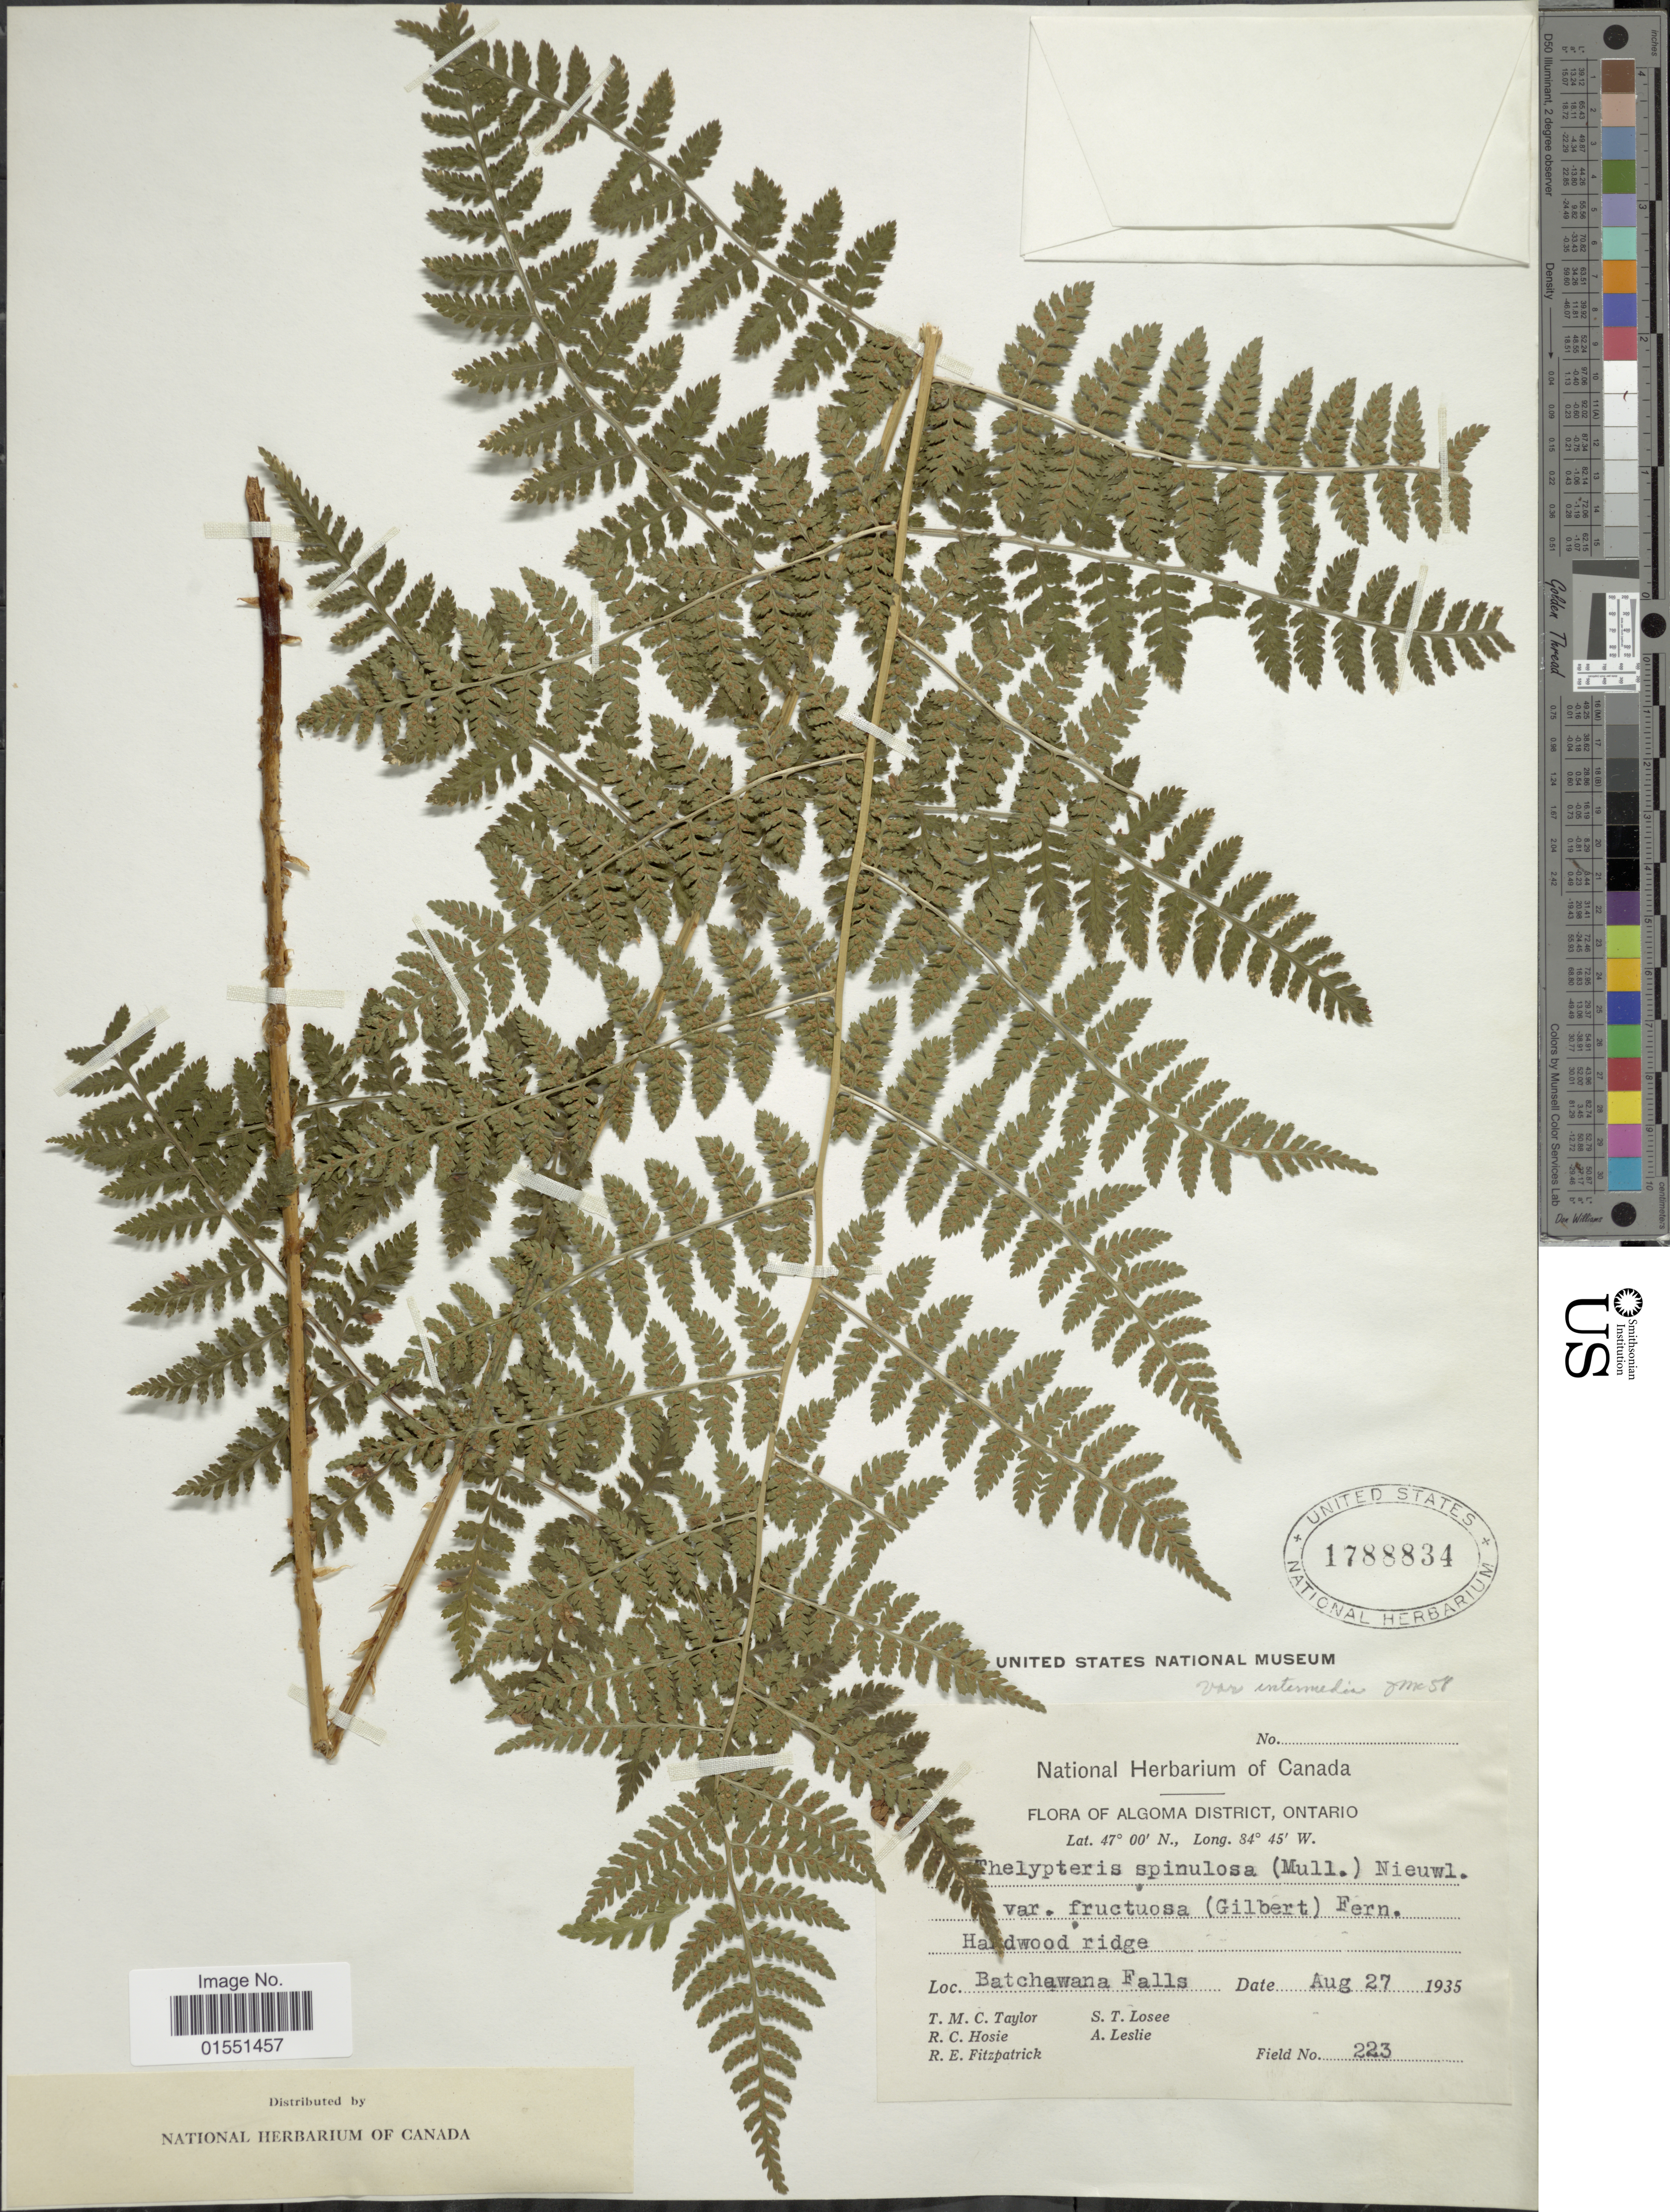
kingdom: Plantae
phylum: Tracheophyta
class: Polypodiopsida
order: Polypodiales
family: Dryopteridaceae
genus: Dryopteris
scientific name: Dryopteris intermedia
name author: (Muhl.) A. Gray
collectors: T. M. C. Taylor, R. Hosie, R. Fitzpatrick, S. Losee & A. Leslie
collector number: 223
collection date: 1935-08-27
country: Canada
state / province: Ontario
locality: Algoma District, Hardwood ridge. Batchwana Falls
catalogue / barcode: US 1788834